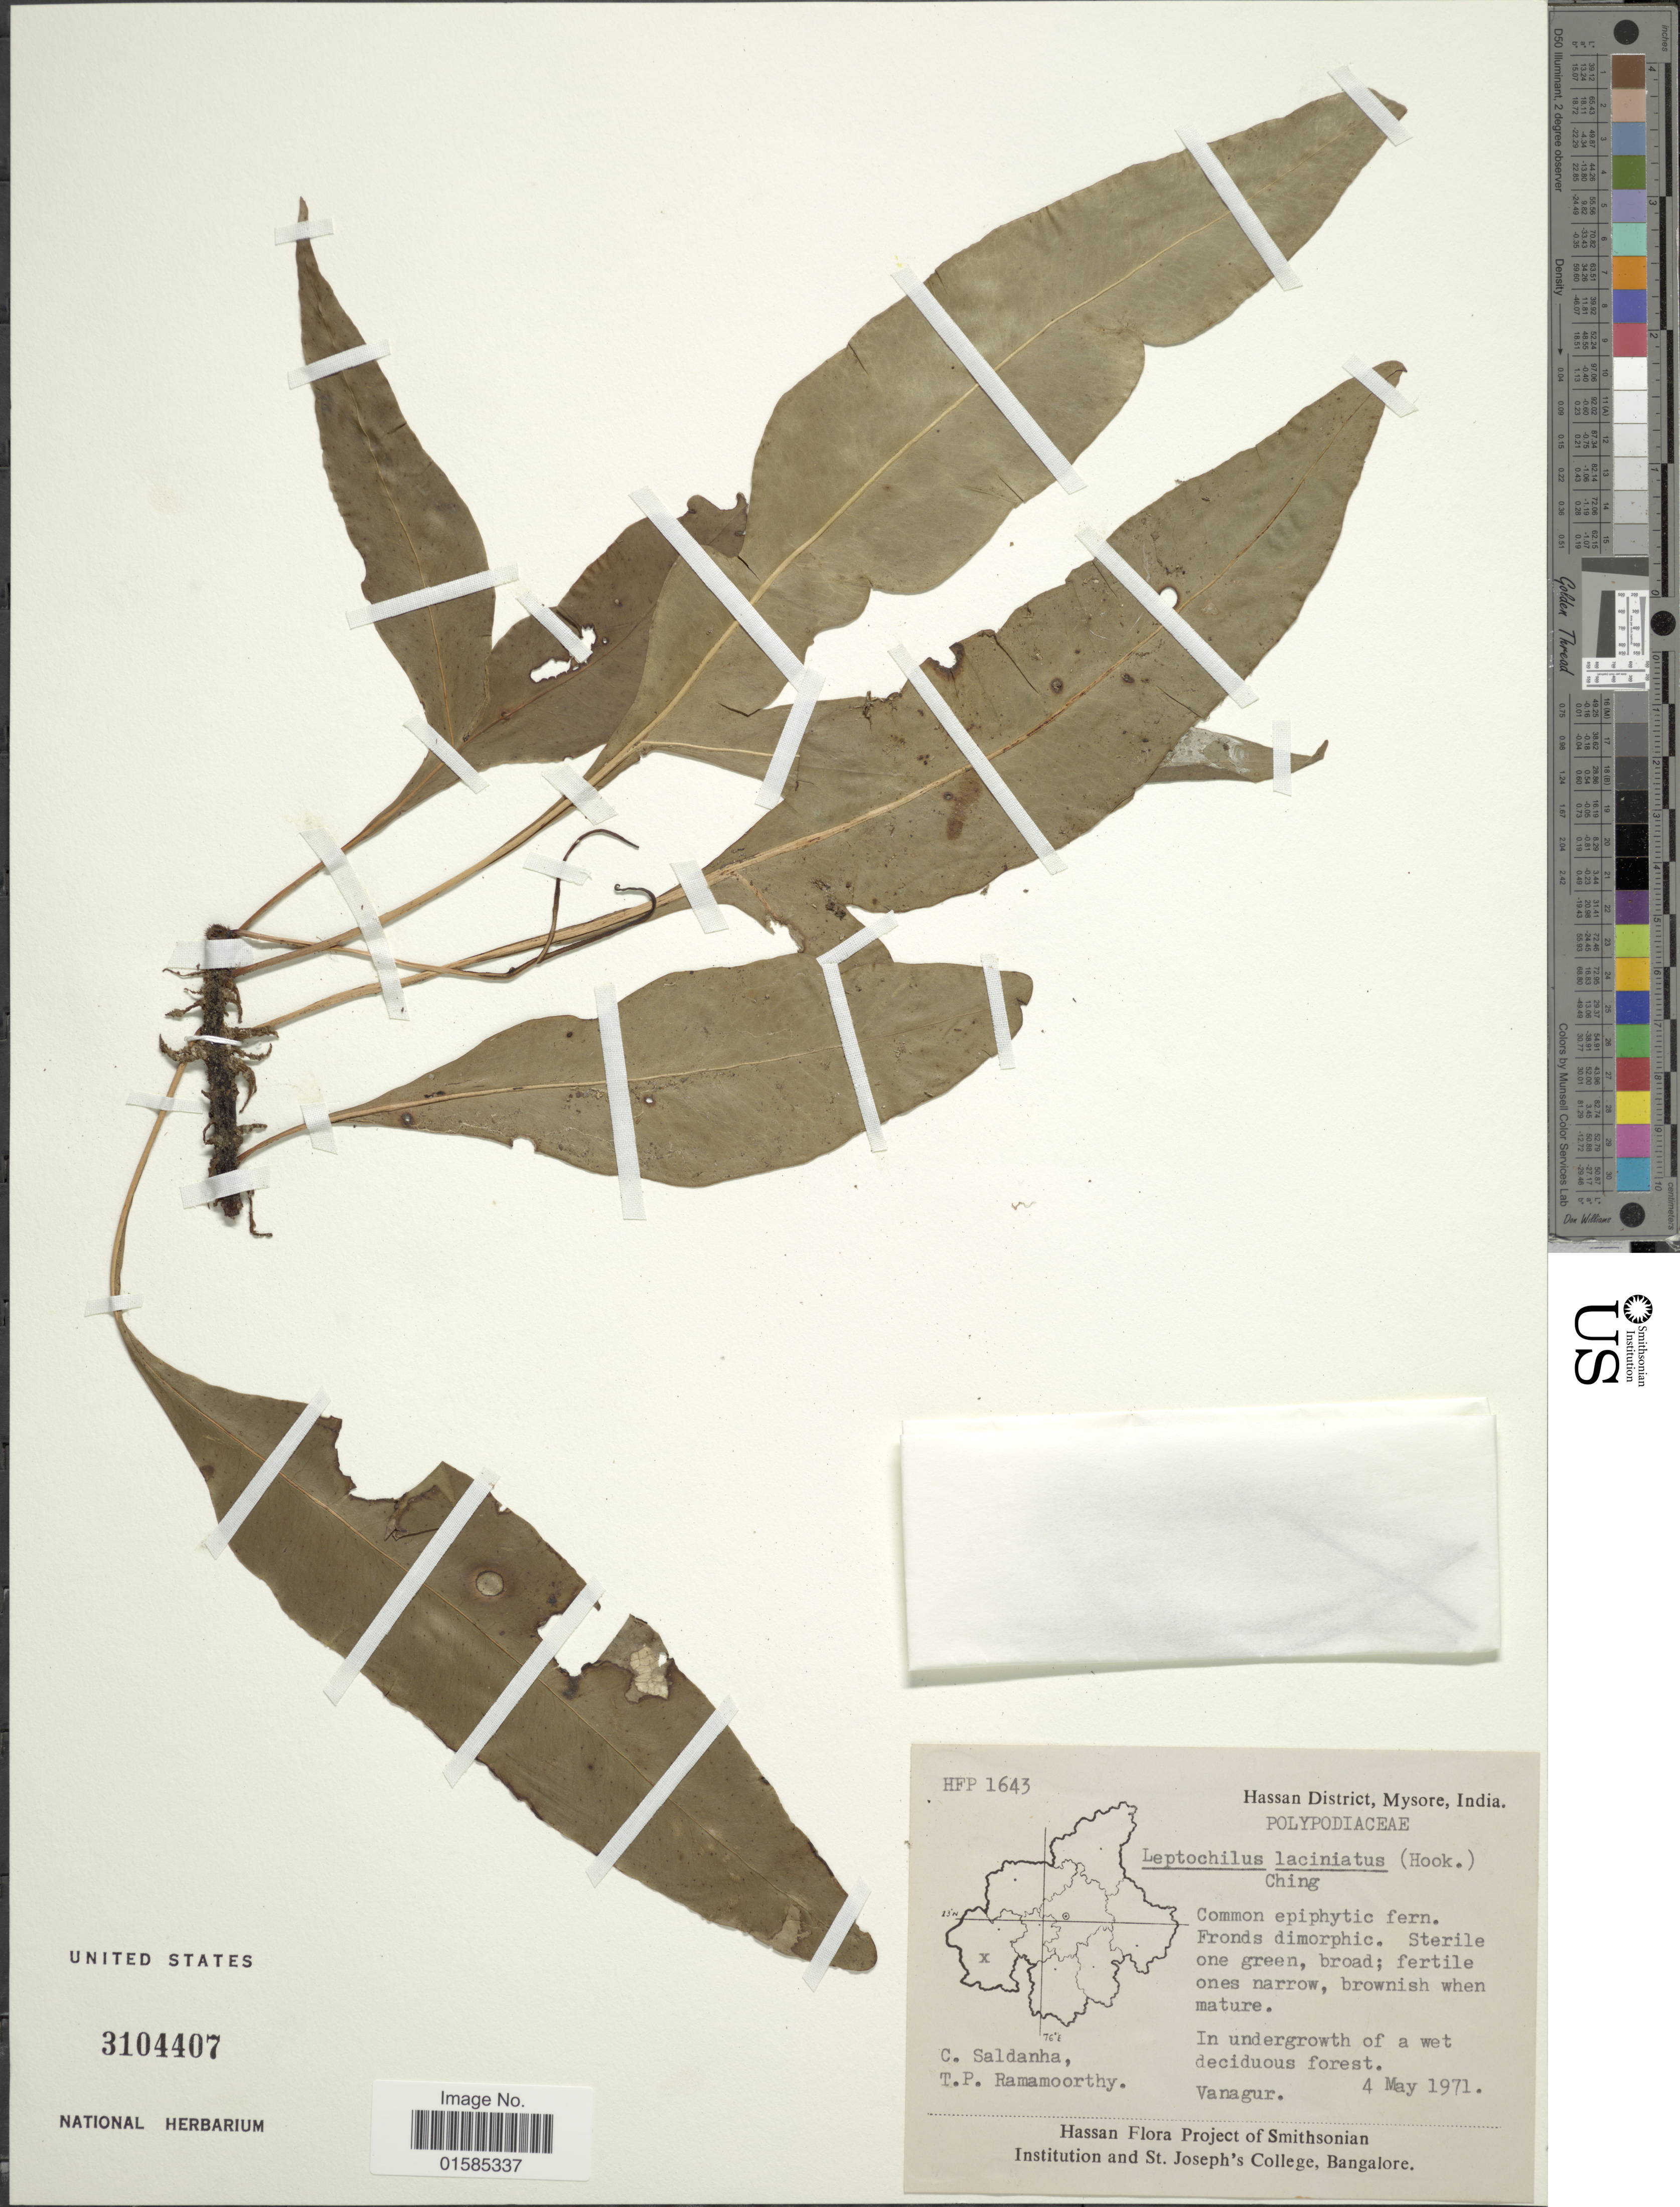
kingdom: Plantae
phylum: Tracheophyta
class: Polypodiopsida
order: Polypodiales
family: Polypodiaceae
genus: Leptochilus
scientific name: Leptochilus laciniatus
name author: (Hook.) Ching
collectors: C. Saldanha & T. P. Ramamoorthy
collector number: HFP 1643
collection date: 1971-05-04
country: India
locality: Hassan District, Mysore, India, Vanagur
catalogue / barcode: US 3104407